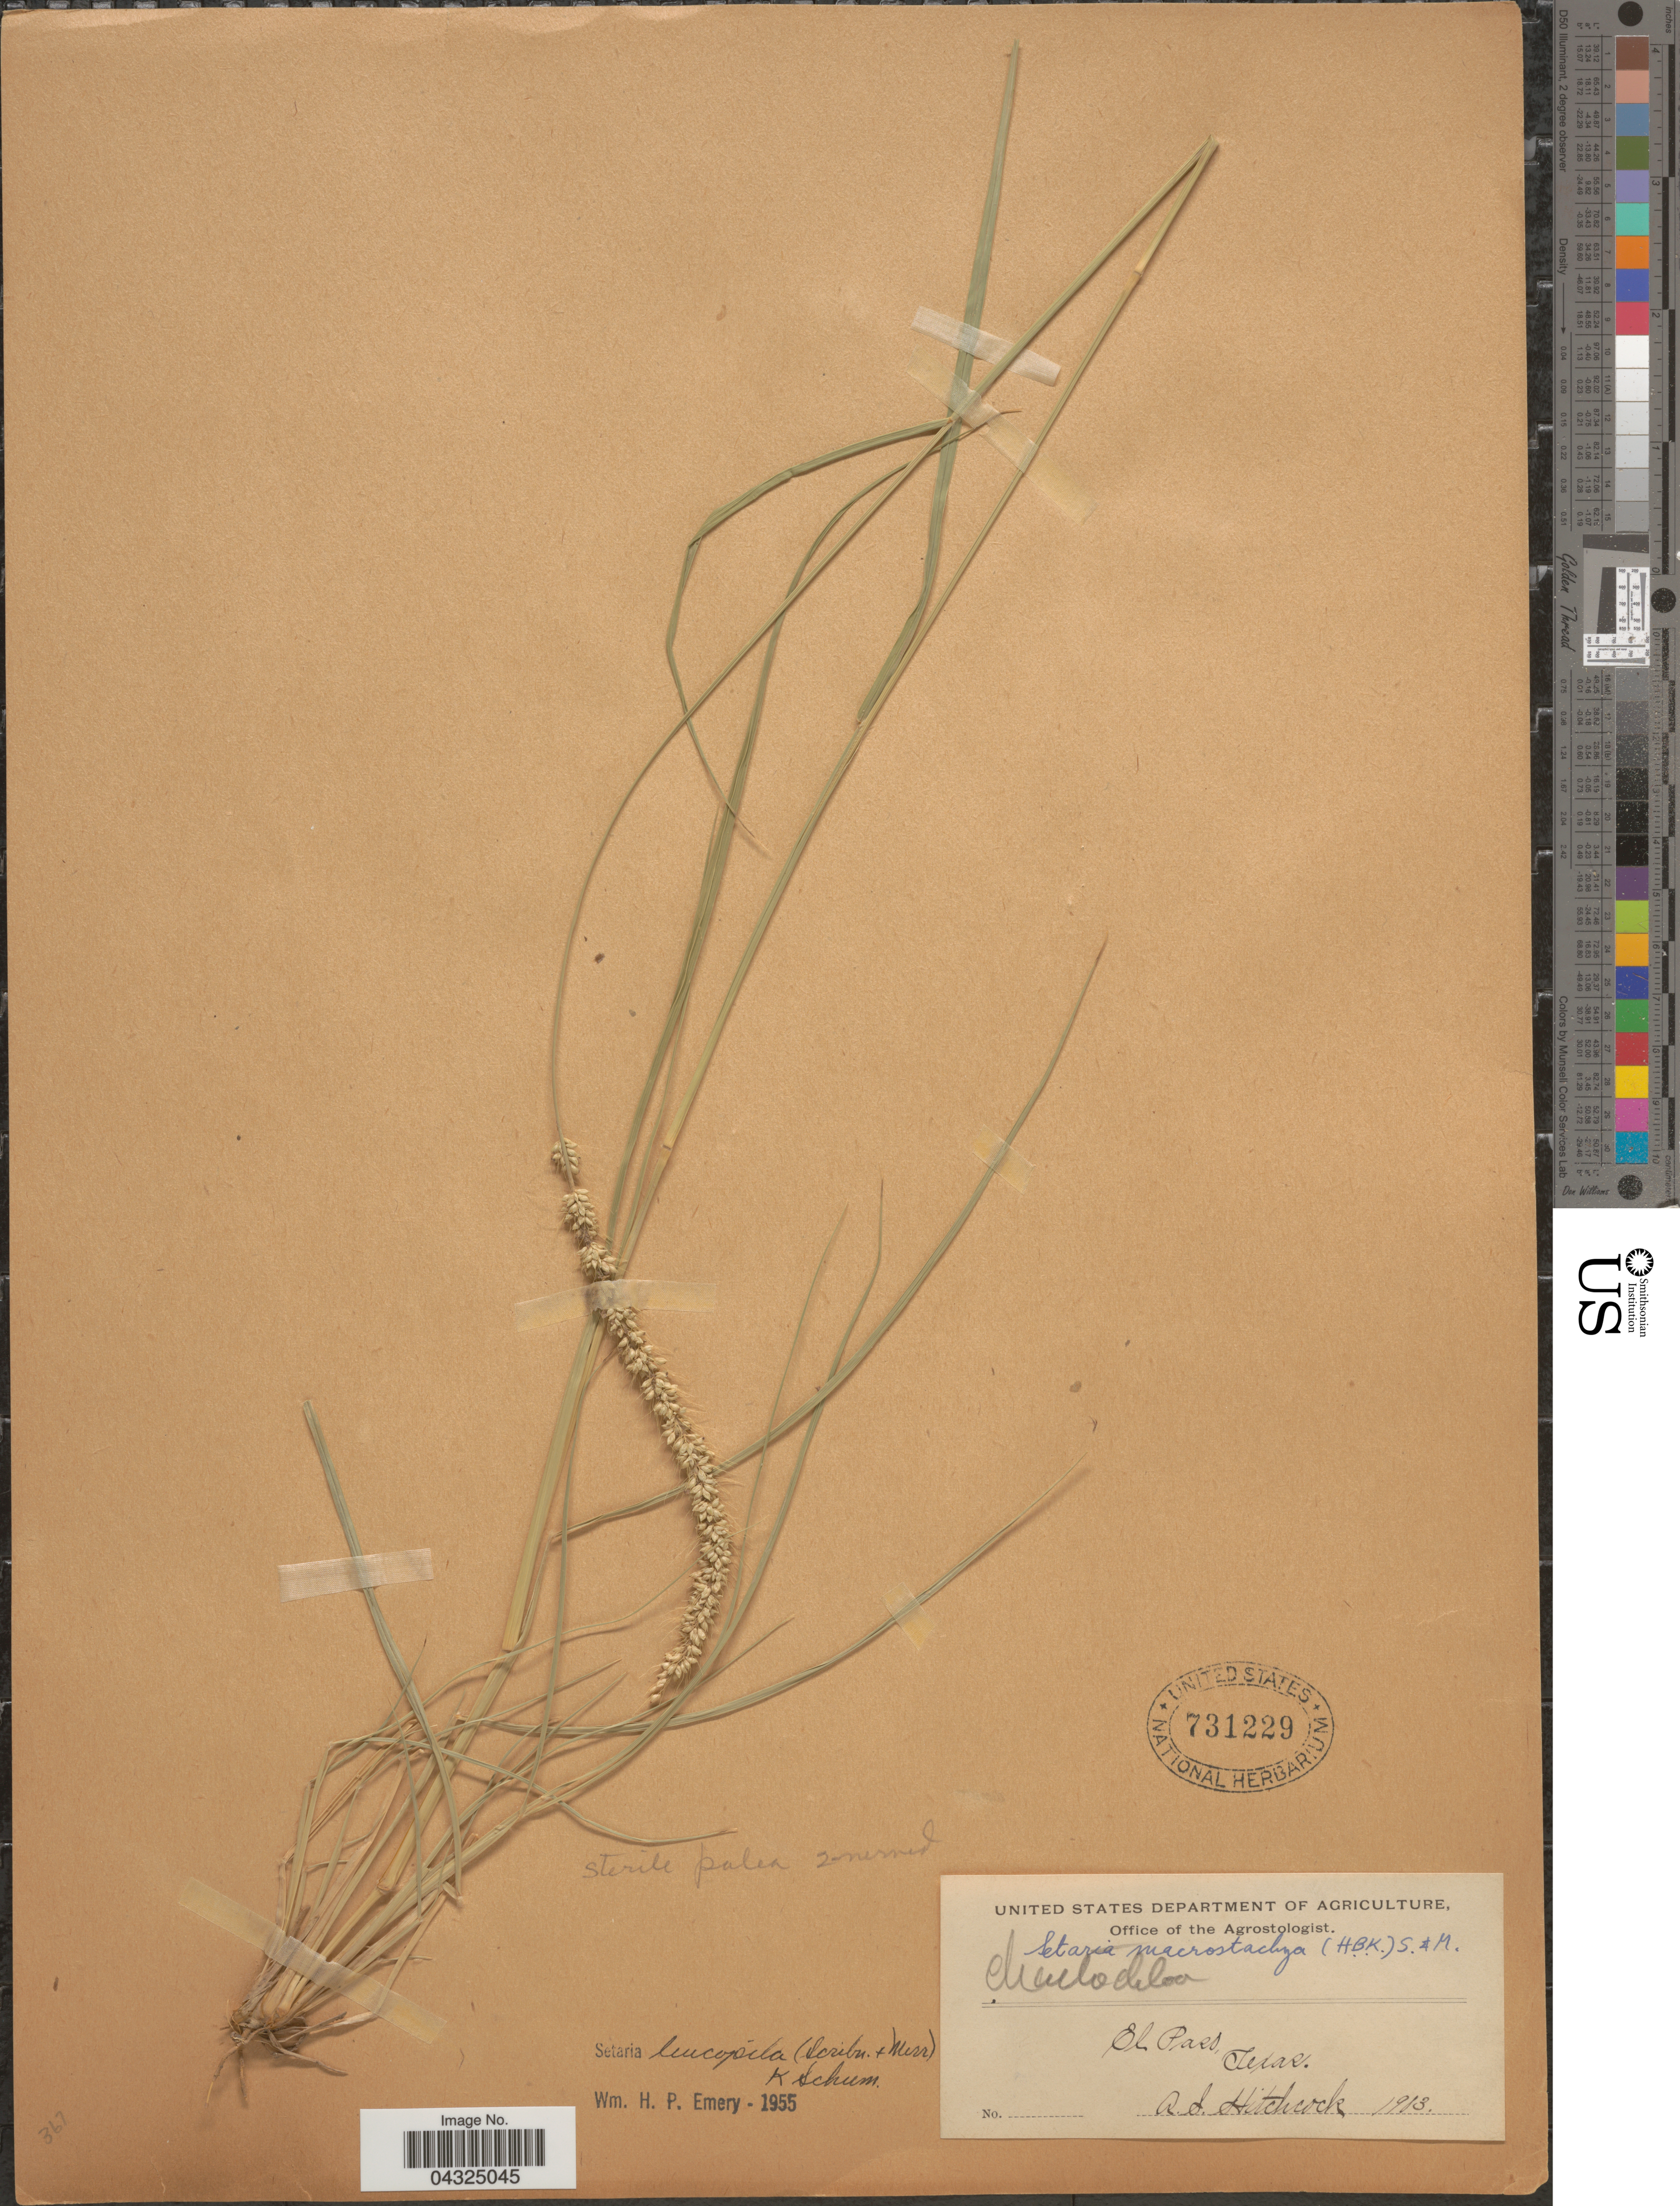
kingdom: Plantae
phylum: Tracheophyta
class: Liliopsida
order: Poales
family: Poaceae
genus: Setaria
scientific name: Setaria leucopila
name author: (Scribn. & Merr.) K. Schum.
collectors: A. S. Hitchcock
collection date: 1903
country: United States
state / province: Texas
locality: El Paso.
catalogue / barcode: US 731229